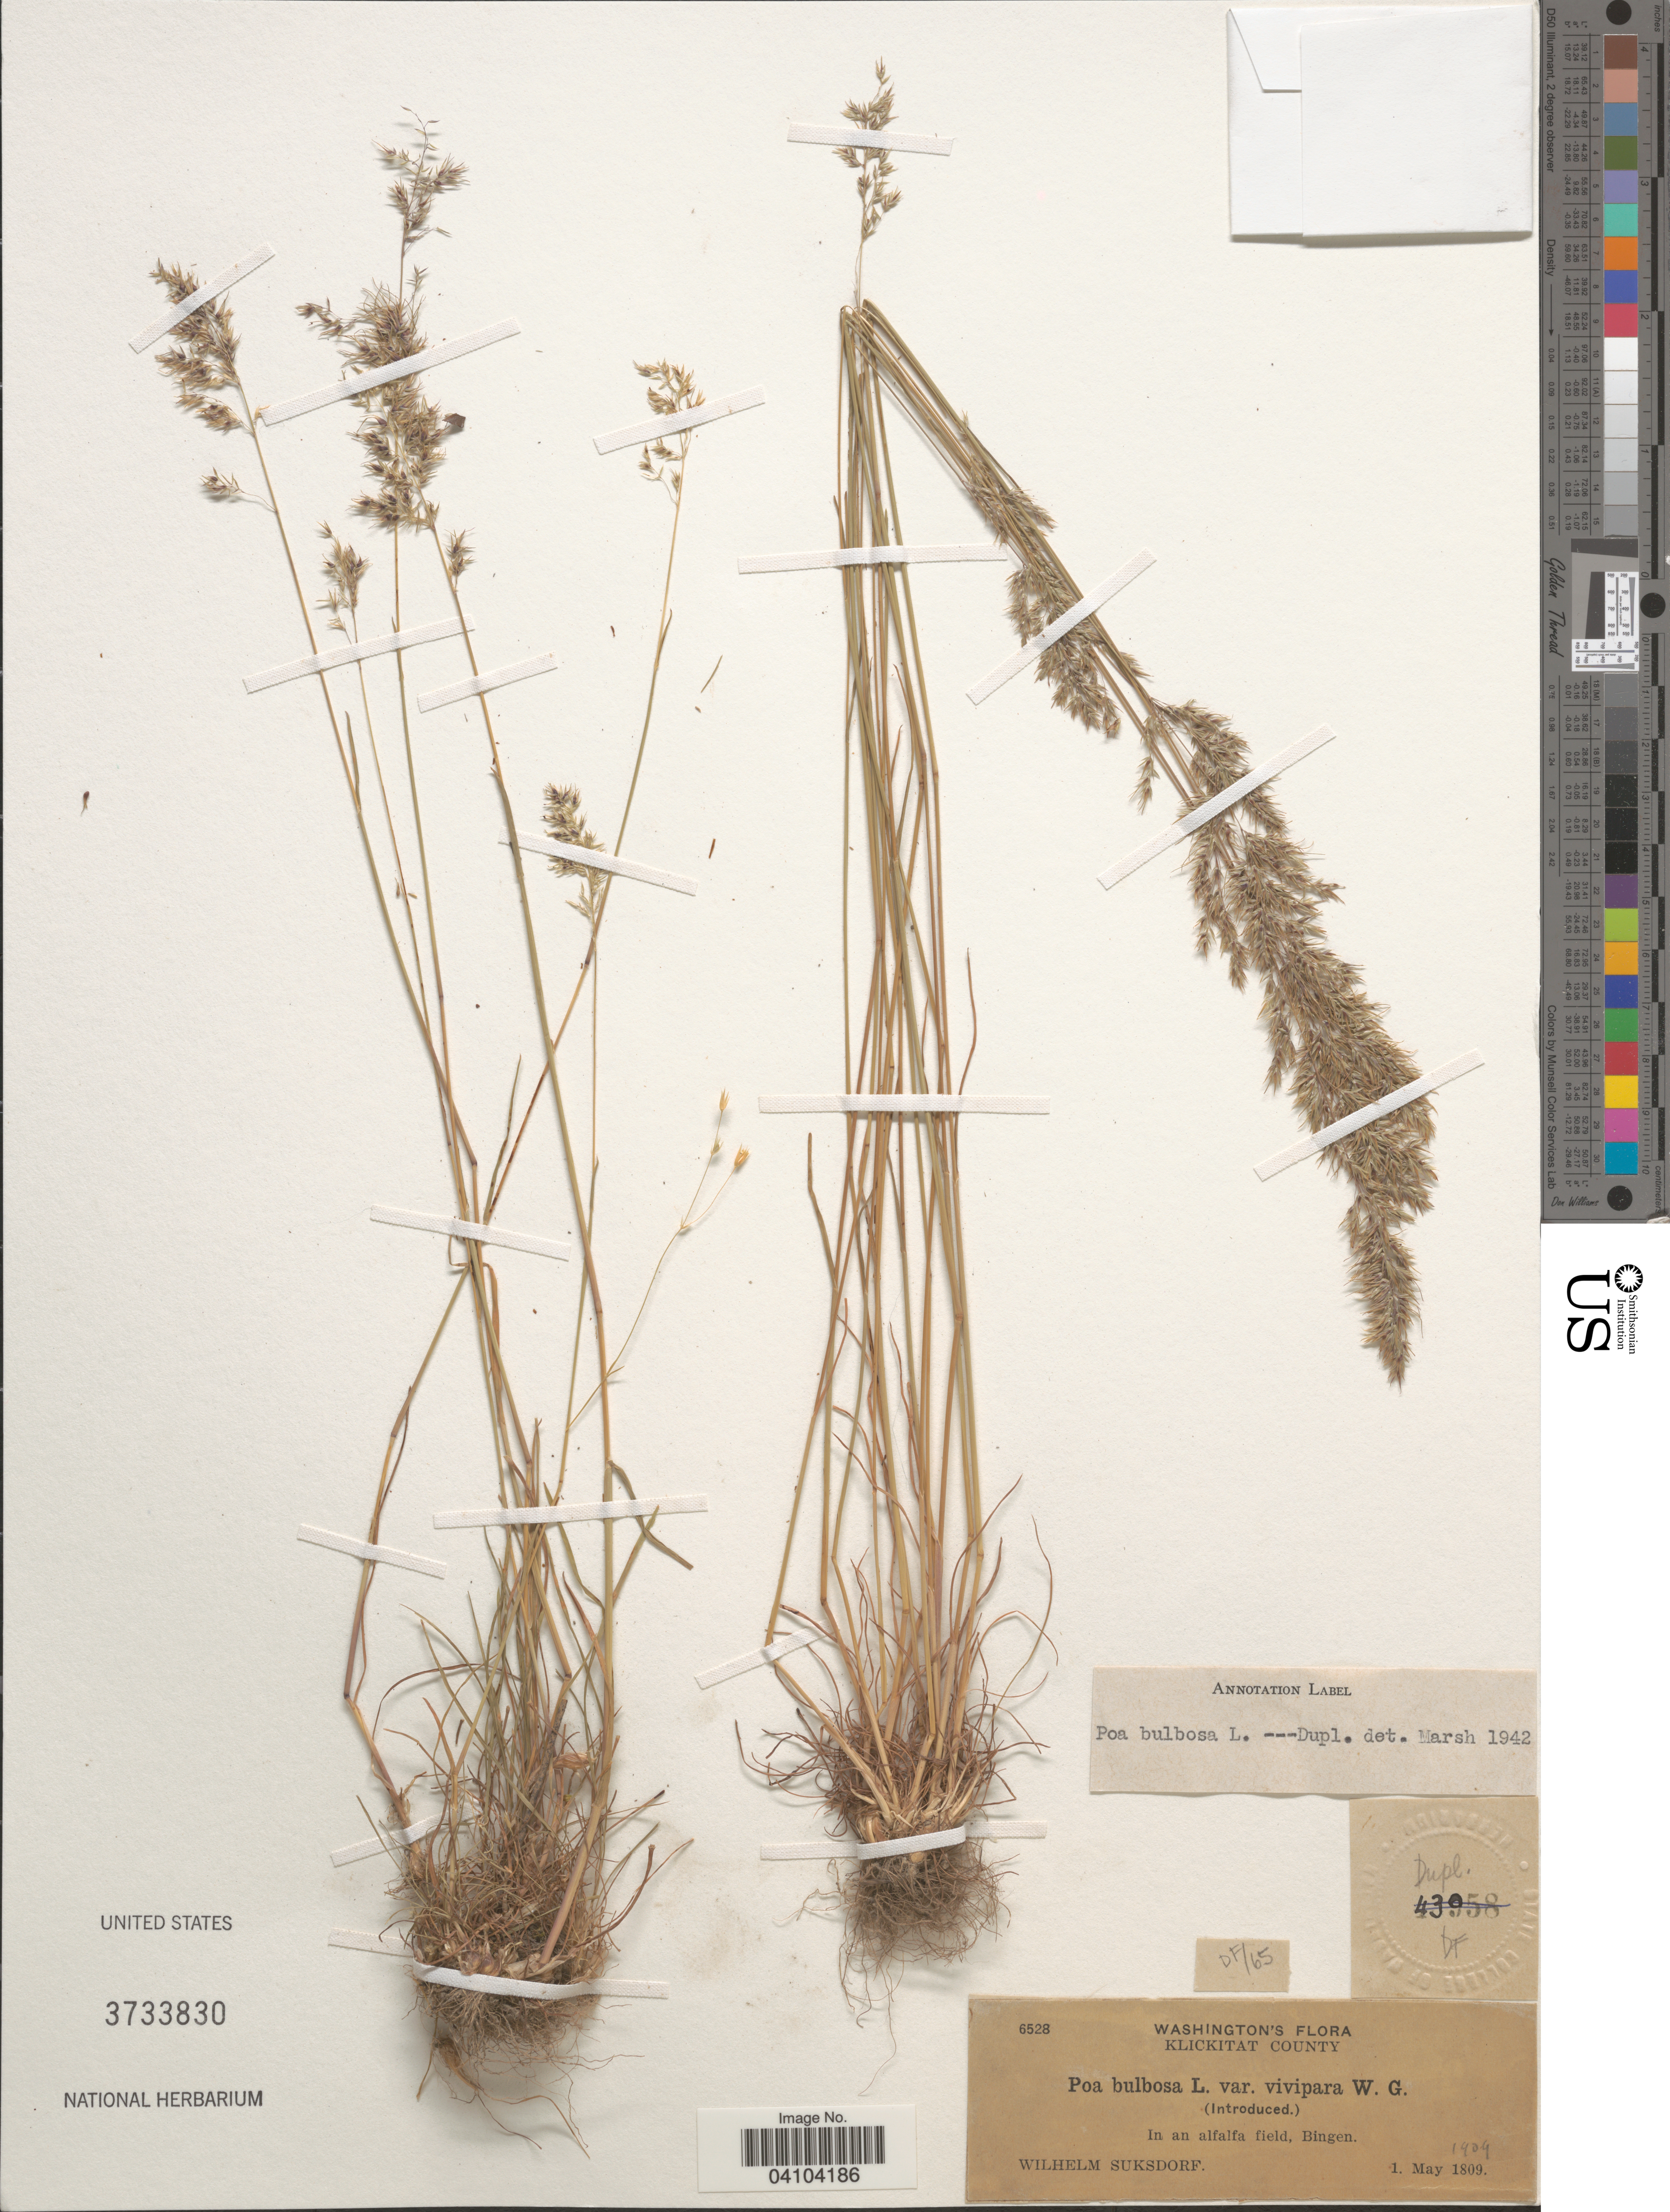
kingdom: Plantae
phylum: Tracheophyta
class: Liliopsida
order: Poales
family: Poaceae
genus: Poa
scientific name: Poa bulbosa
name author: L.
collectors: W. N. Suksdorf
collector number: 6528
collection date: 1909-05-01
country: United States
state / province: Washington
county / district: Klickitat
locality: Klickitat County. In an alfalfa field, Bingen.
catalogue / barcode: US 3733830